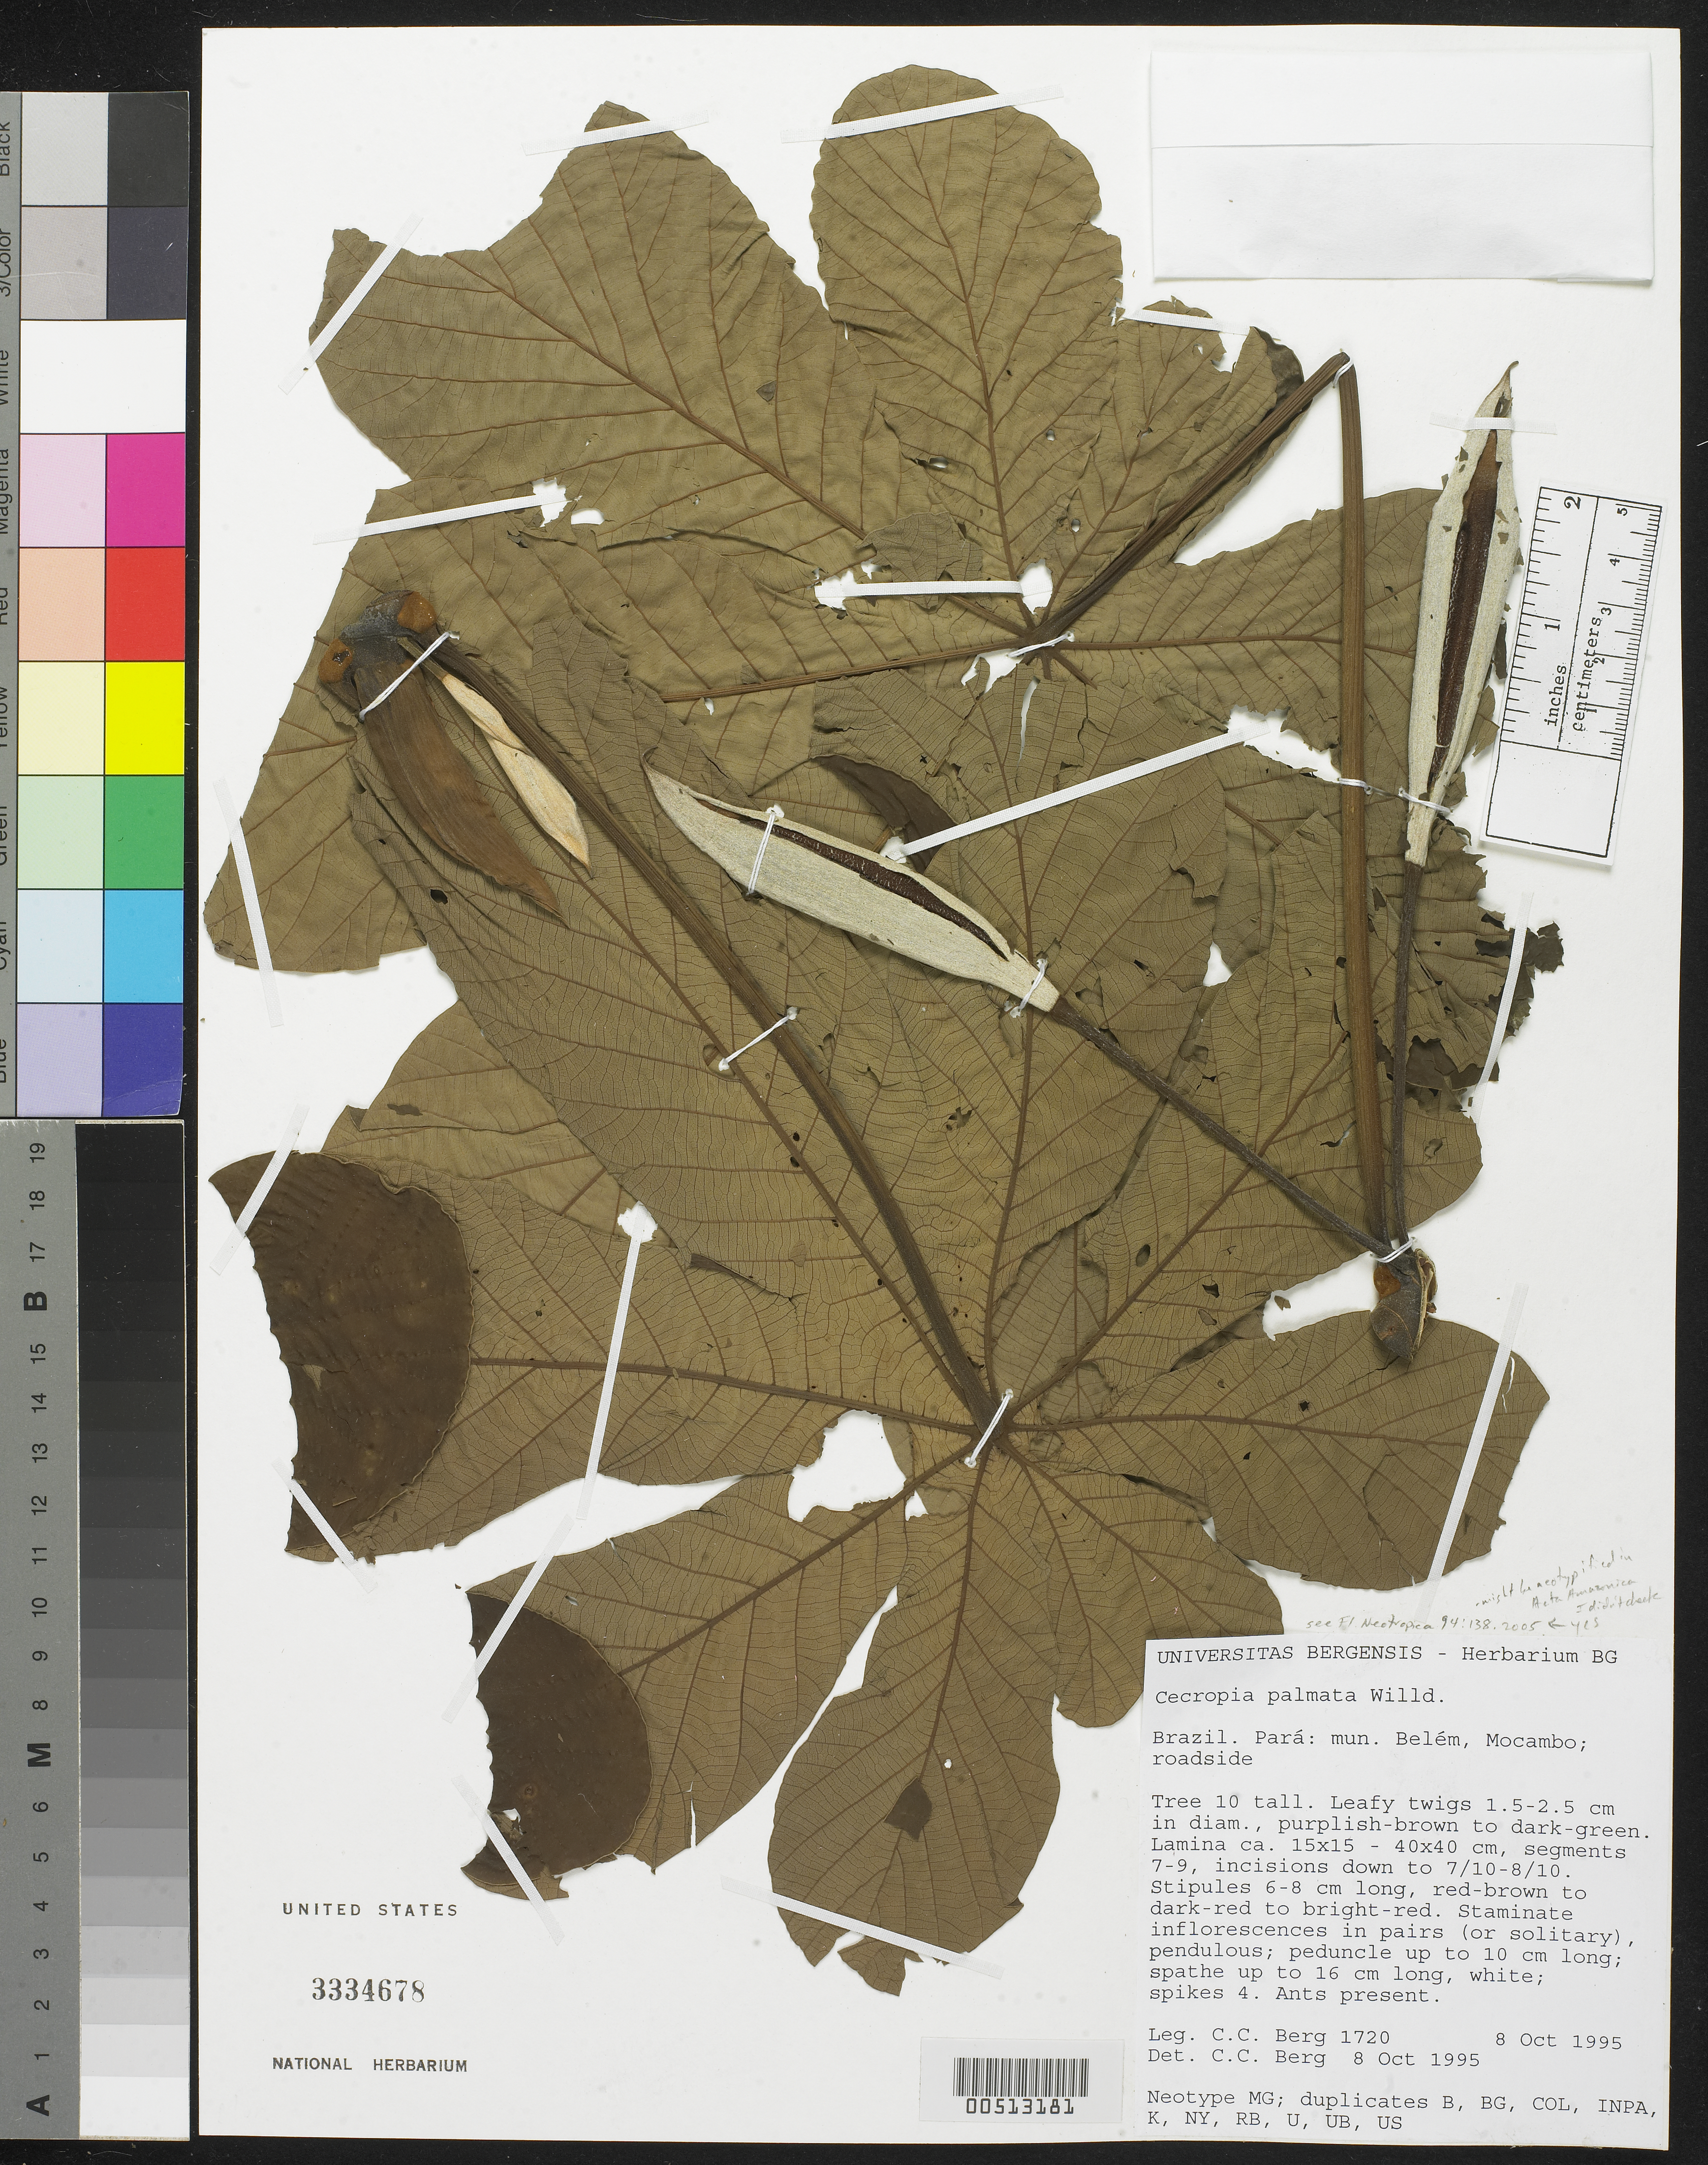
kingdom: Plantae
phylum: Tracheophyta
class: Magnoliopsida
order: Rosales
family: Urticaceae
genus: Cecropia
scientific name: Cecropia palmata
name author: Willd.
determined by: Berg, C. C.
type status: Isoneotype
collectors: C. C. Berg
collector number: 1720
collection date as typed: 08 Oct 1995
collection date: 1995-10-08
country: Brazil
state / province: Pará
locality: Pará: mun. Belém, Mocambo; roadside.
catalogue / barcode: US 3334678